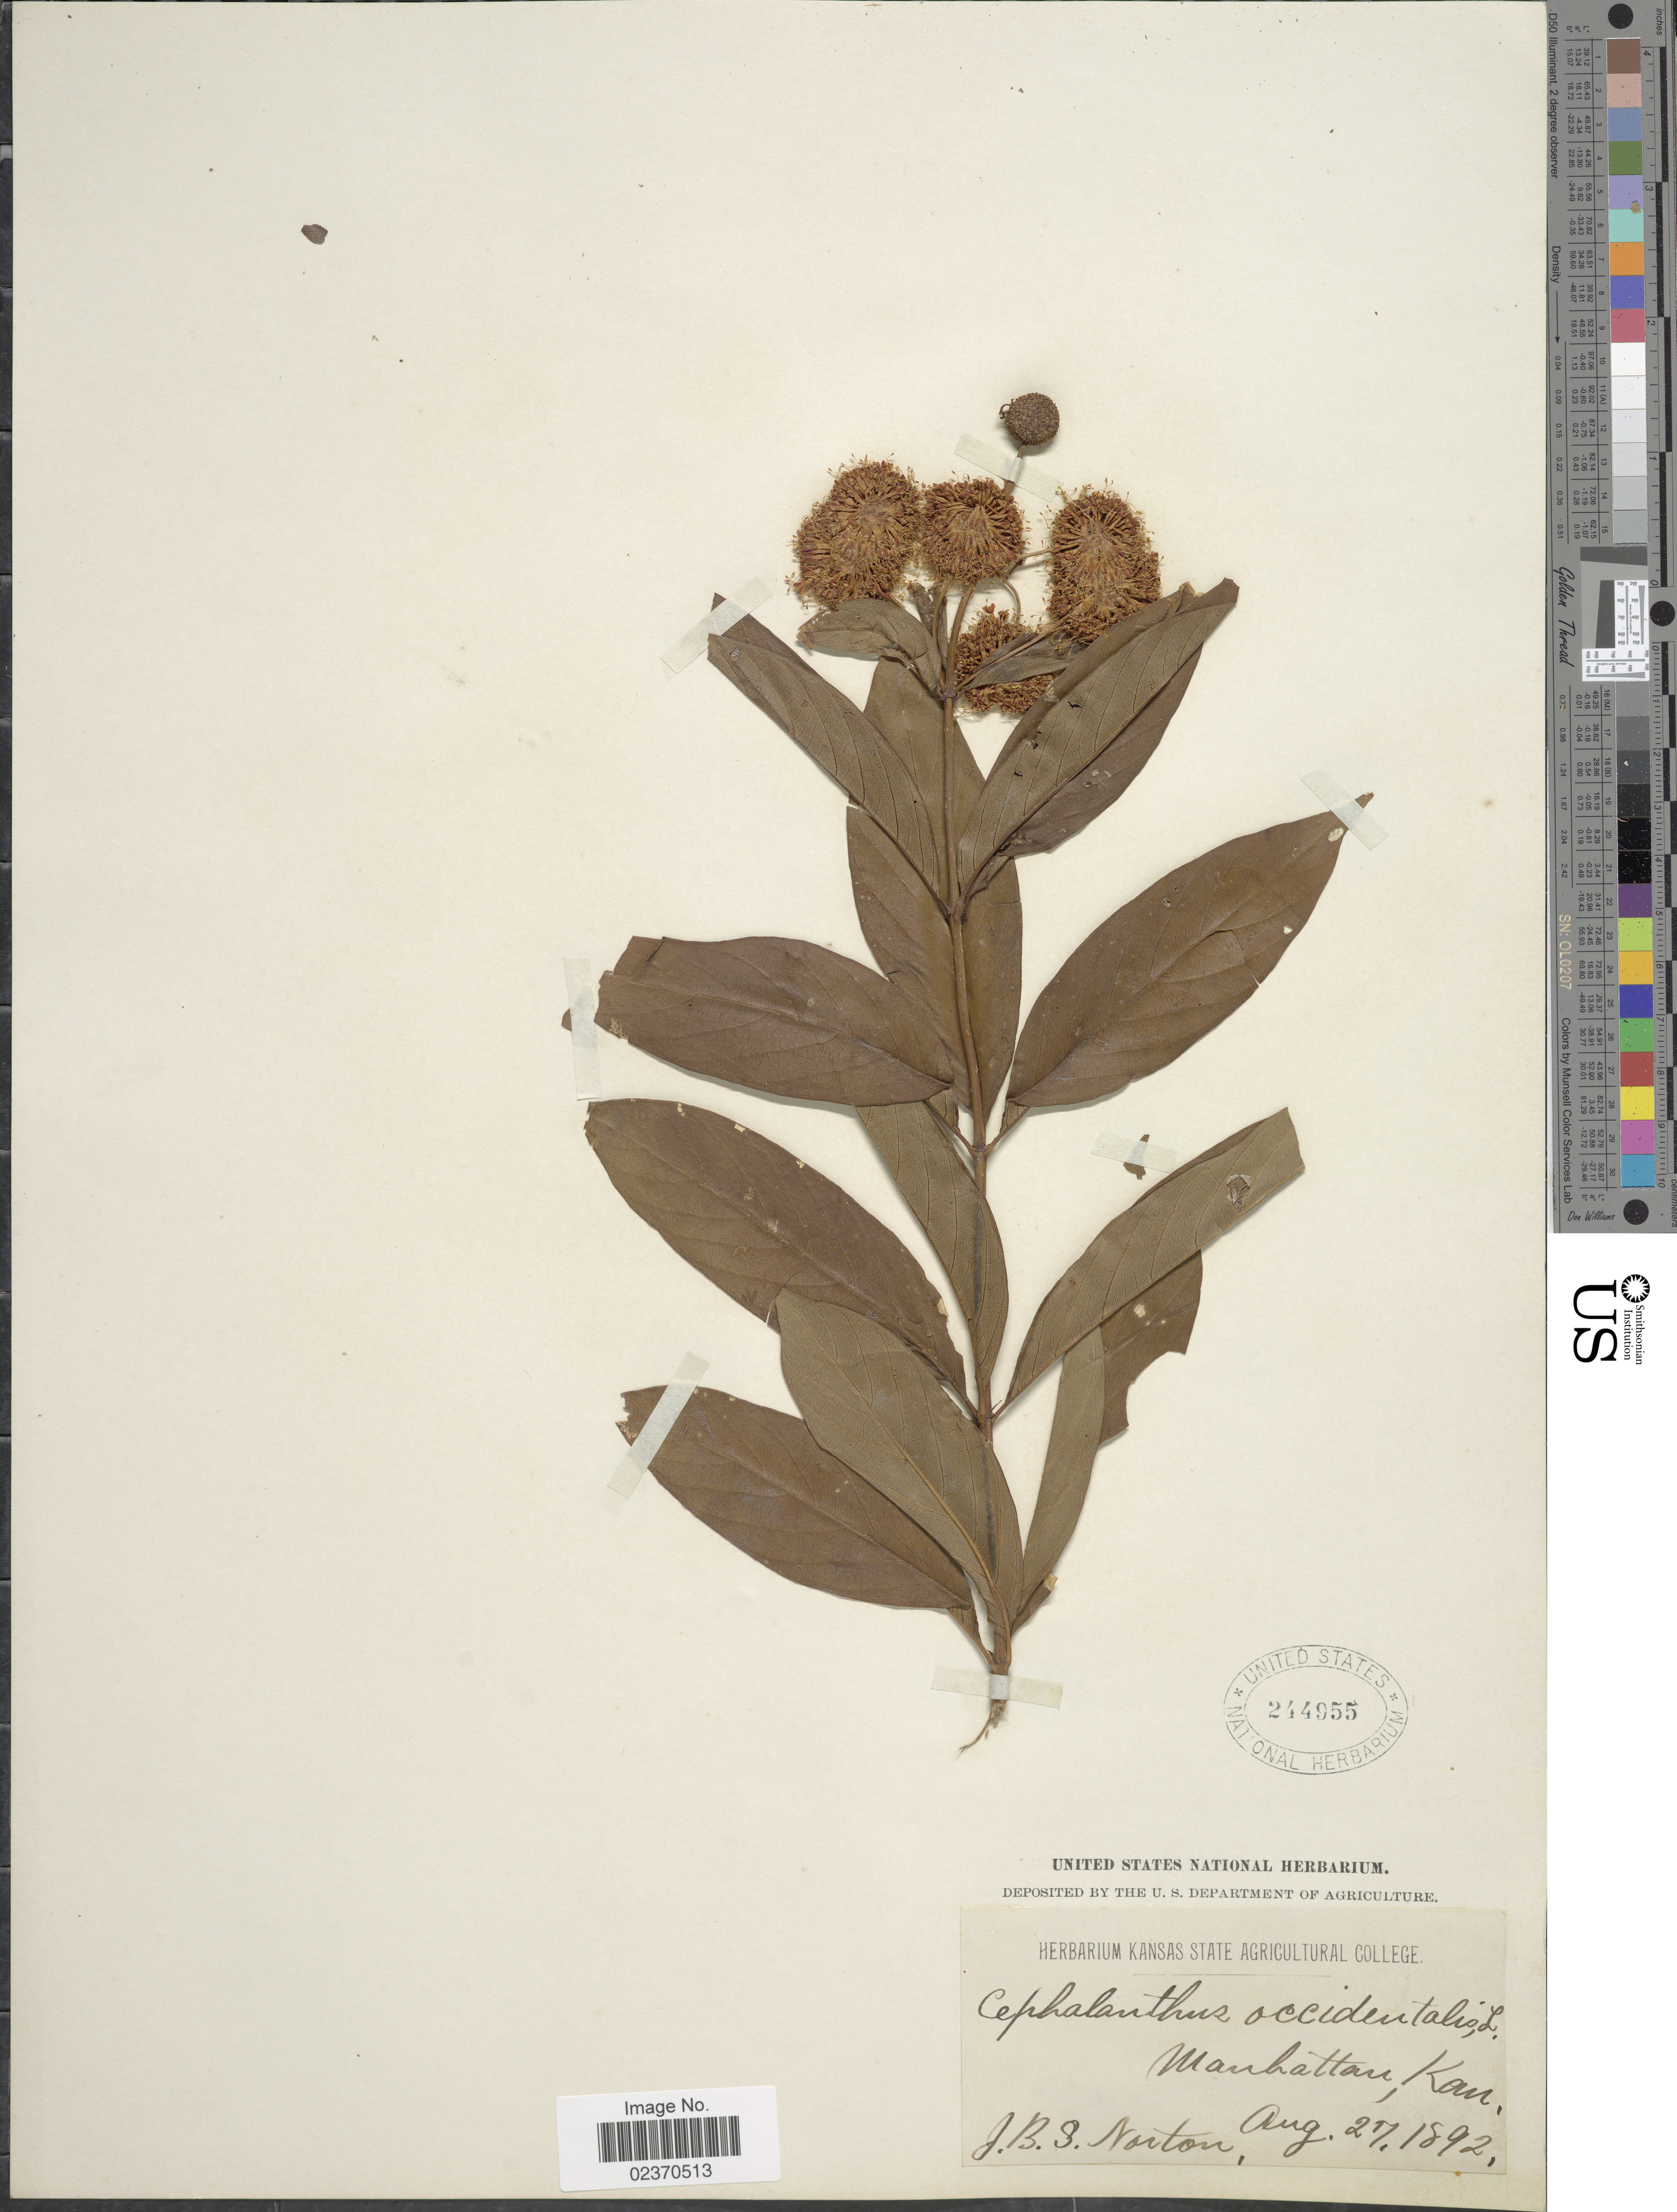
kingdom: Plantae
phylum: Tracheophyta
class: Magnoliopsida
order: Gentianales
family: Rubiaceae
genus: Cephalanthus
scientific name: Cephalanthus occidentalis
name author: L.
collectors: J. B. S. Norton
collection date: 1892-08-27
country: United States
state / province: Kansas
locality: Manhattan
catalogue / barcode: US 244955